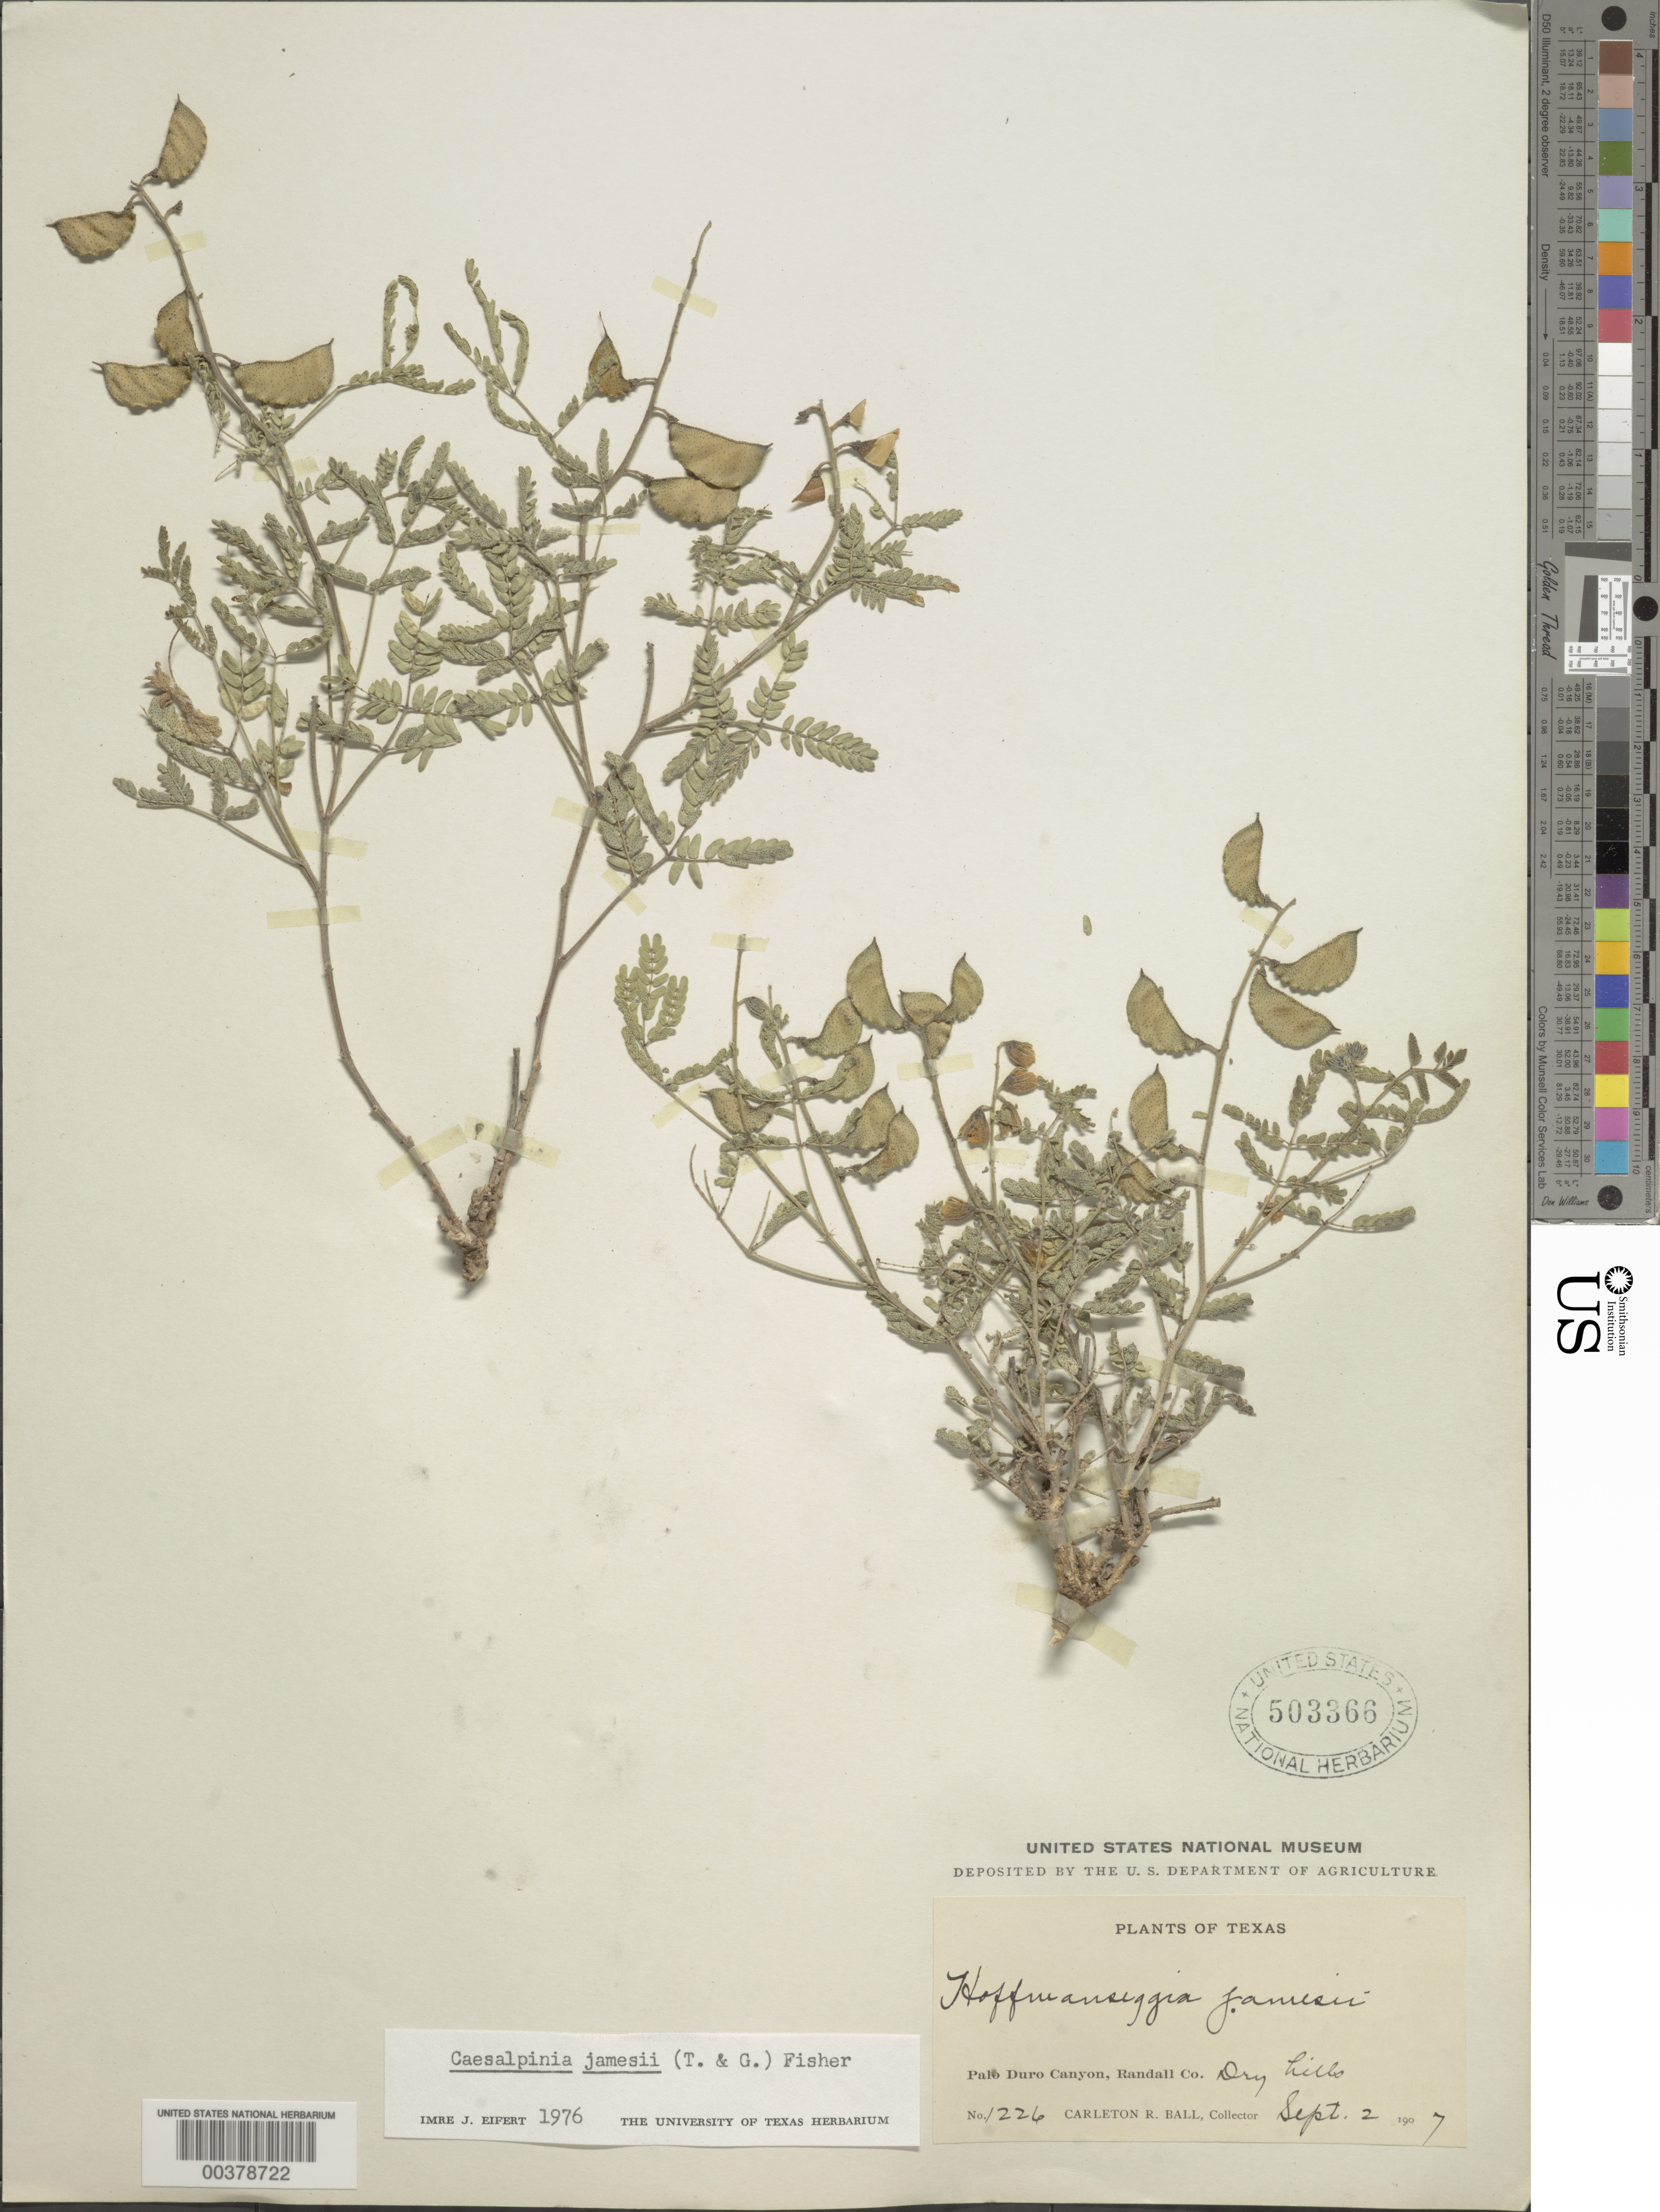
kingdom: Plantae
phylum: Tracheophyta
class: Magnoliopsida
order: Fabales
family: Fabaceae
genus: Pomaria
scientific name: Pomaria jamesii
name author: (Torr. & A. Gray) Walp.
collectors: C. R. Ball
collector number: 1126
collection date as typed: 02 Sep 1907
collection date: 1907-09-02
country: United States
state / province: Texas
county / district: Randall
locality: Palo Duro Canyon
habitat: Dry hills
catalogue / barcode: US 503366